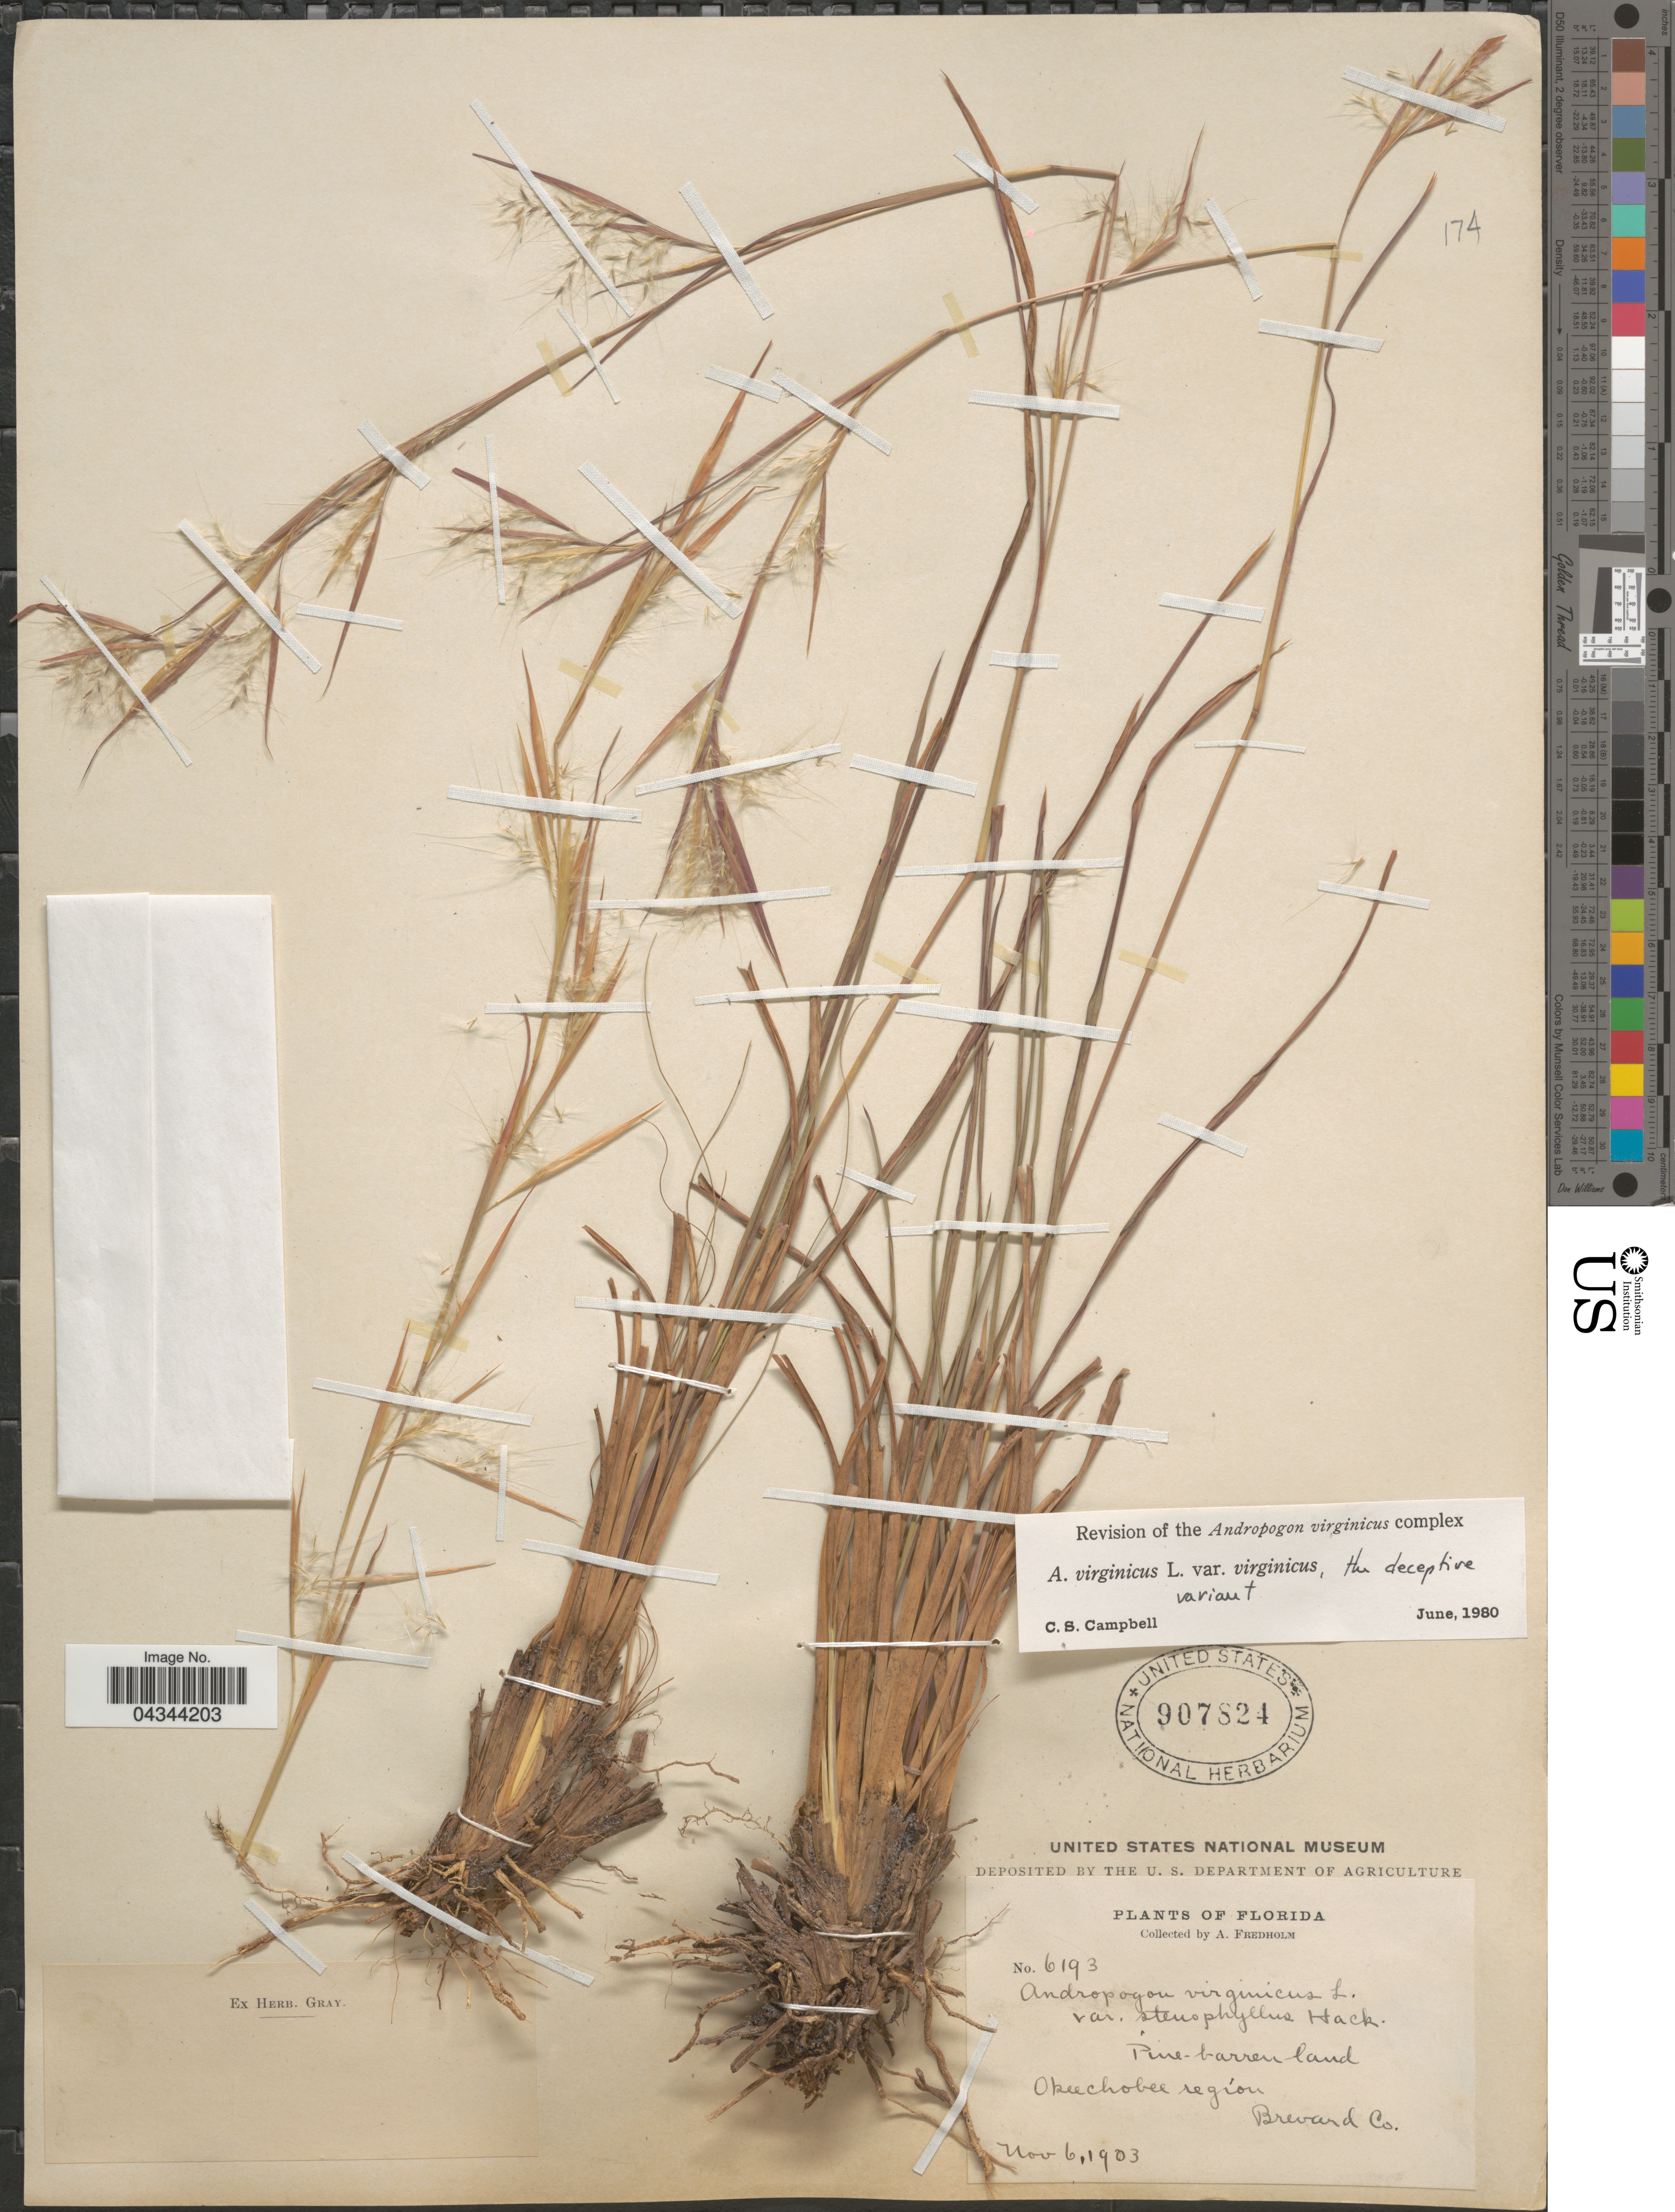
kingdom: Plantae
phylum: Tracheophyta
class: Liliopsida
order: Poales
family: Poaceae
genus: Andropogon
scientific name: Andropogon virginicus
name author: L.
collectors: A. Fredholm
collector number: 6193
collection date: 1903-11-06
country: United States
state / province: Florida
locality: Okeechobee region. Brevard Co.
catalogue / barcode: US 907824